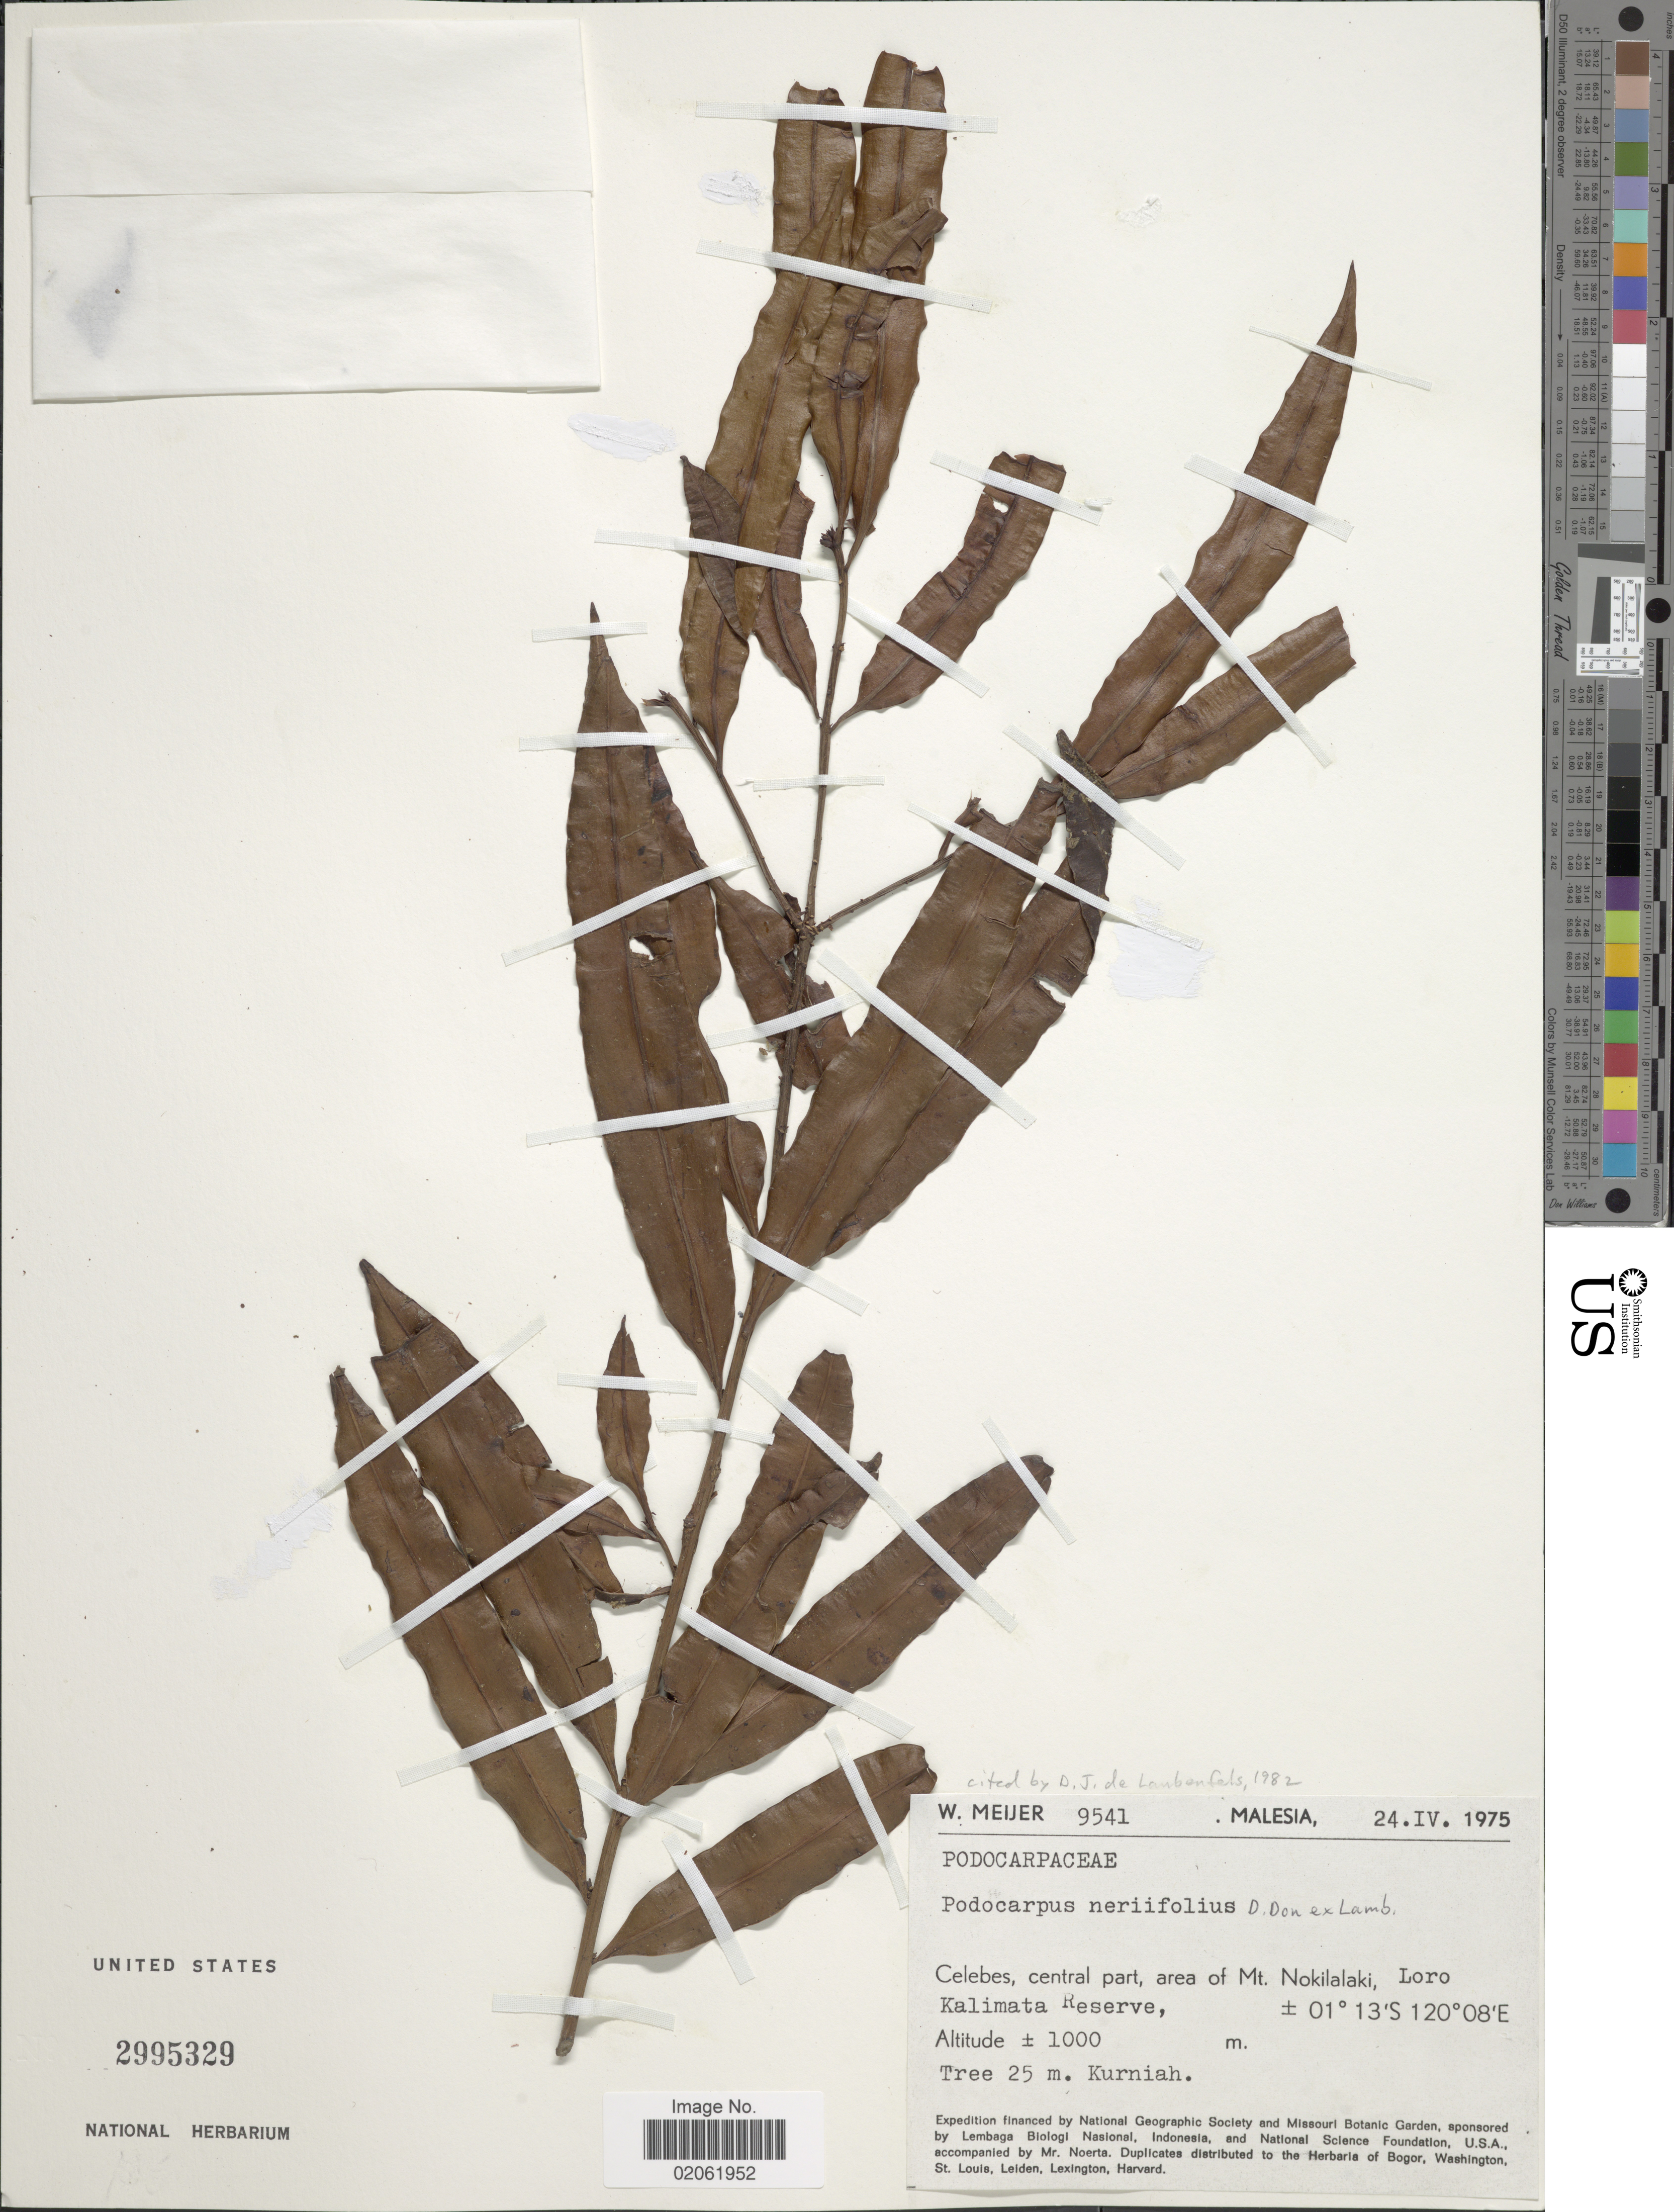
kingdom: Plantae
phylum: Tracheophyta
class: Pinopsida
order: Pinales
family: Podocarpaceae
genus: Podocarpus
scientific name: Podocarpus neriifolius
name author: D. Don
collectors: W. Meijer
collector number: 9541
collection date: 1975-04-24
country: Malaysia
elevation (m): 1000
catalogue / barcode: US 2995329